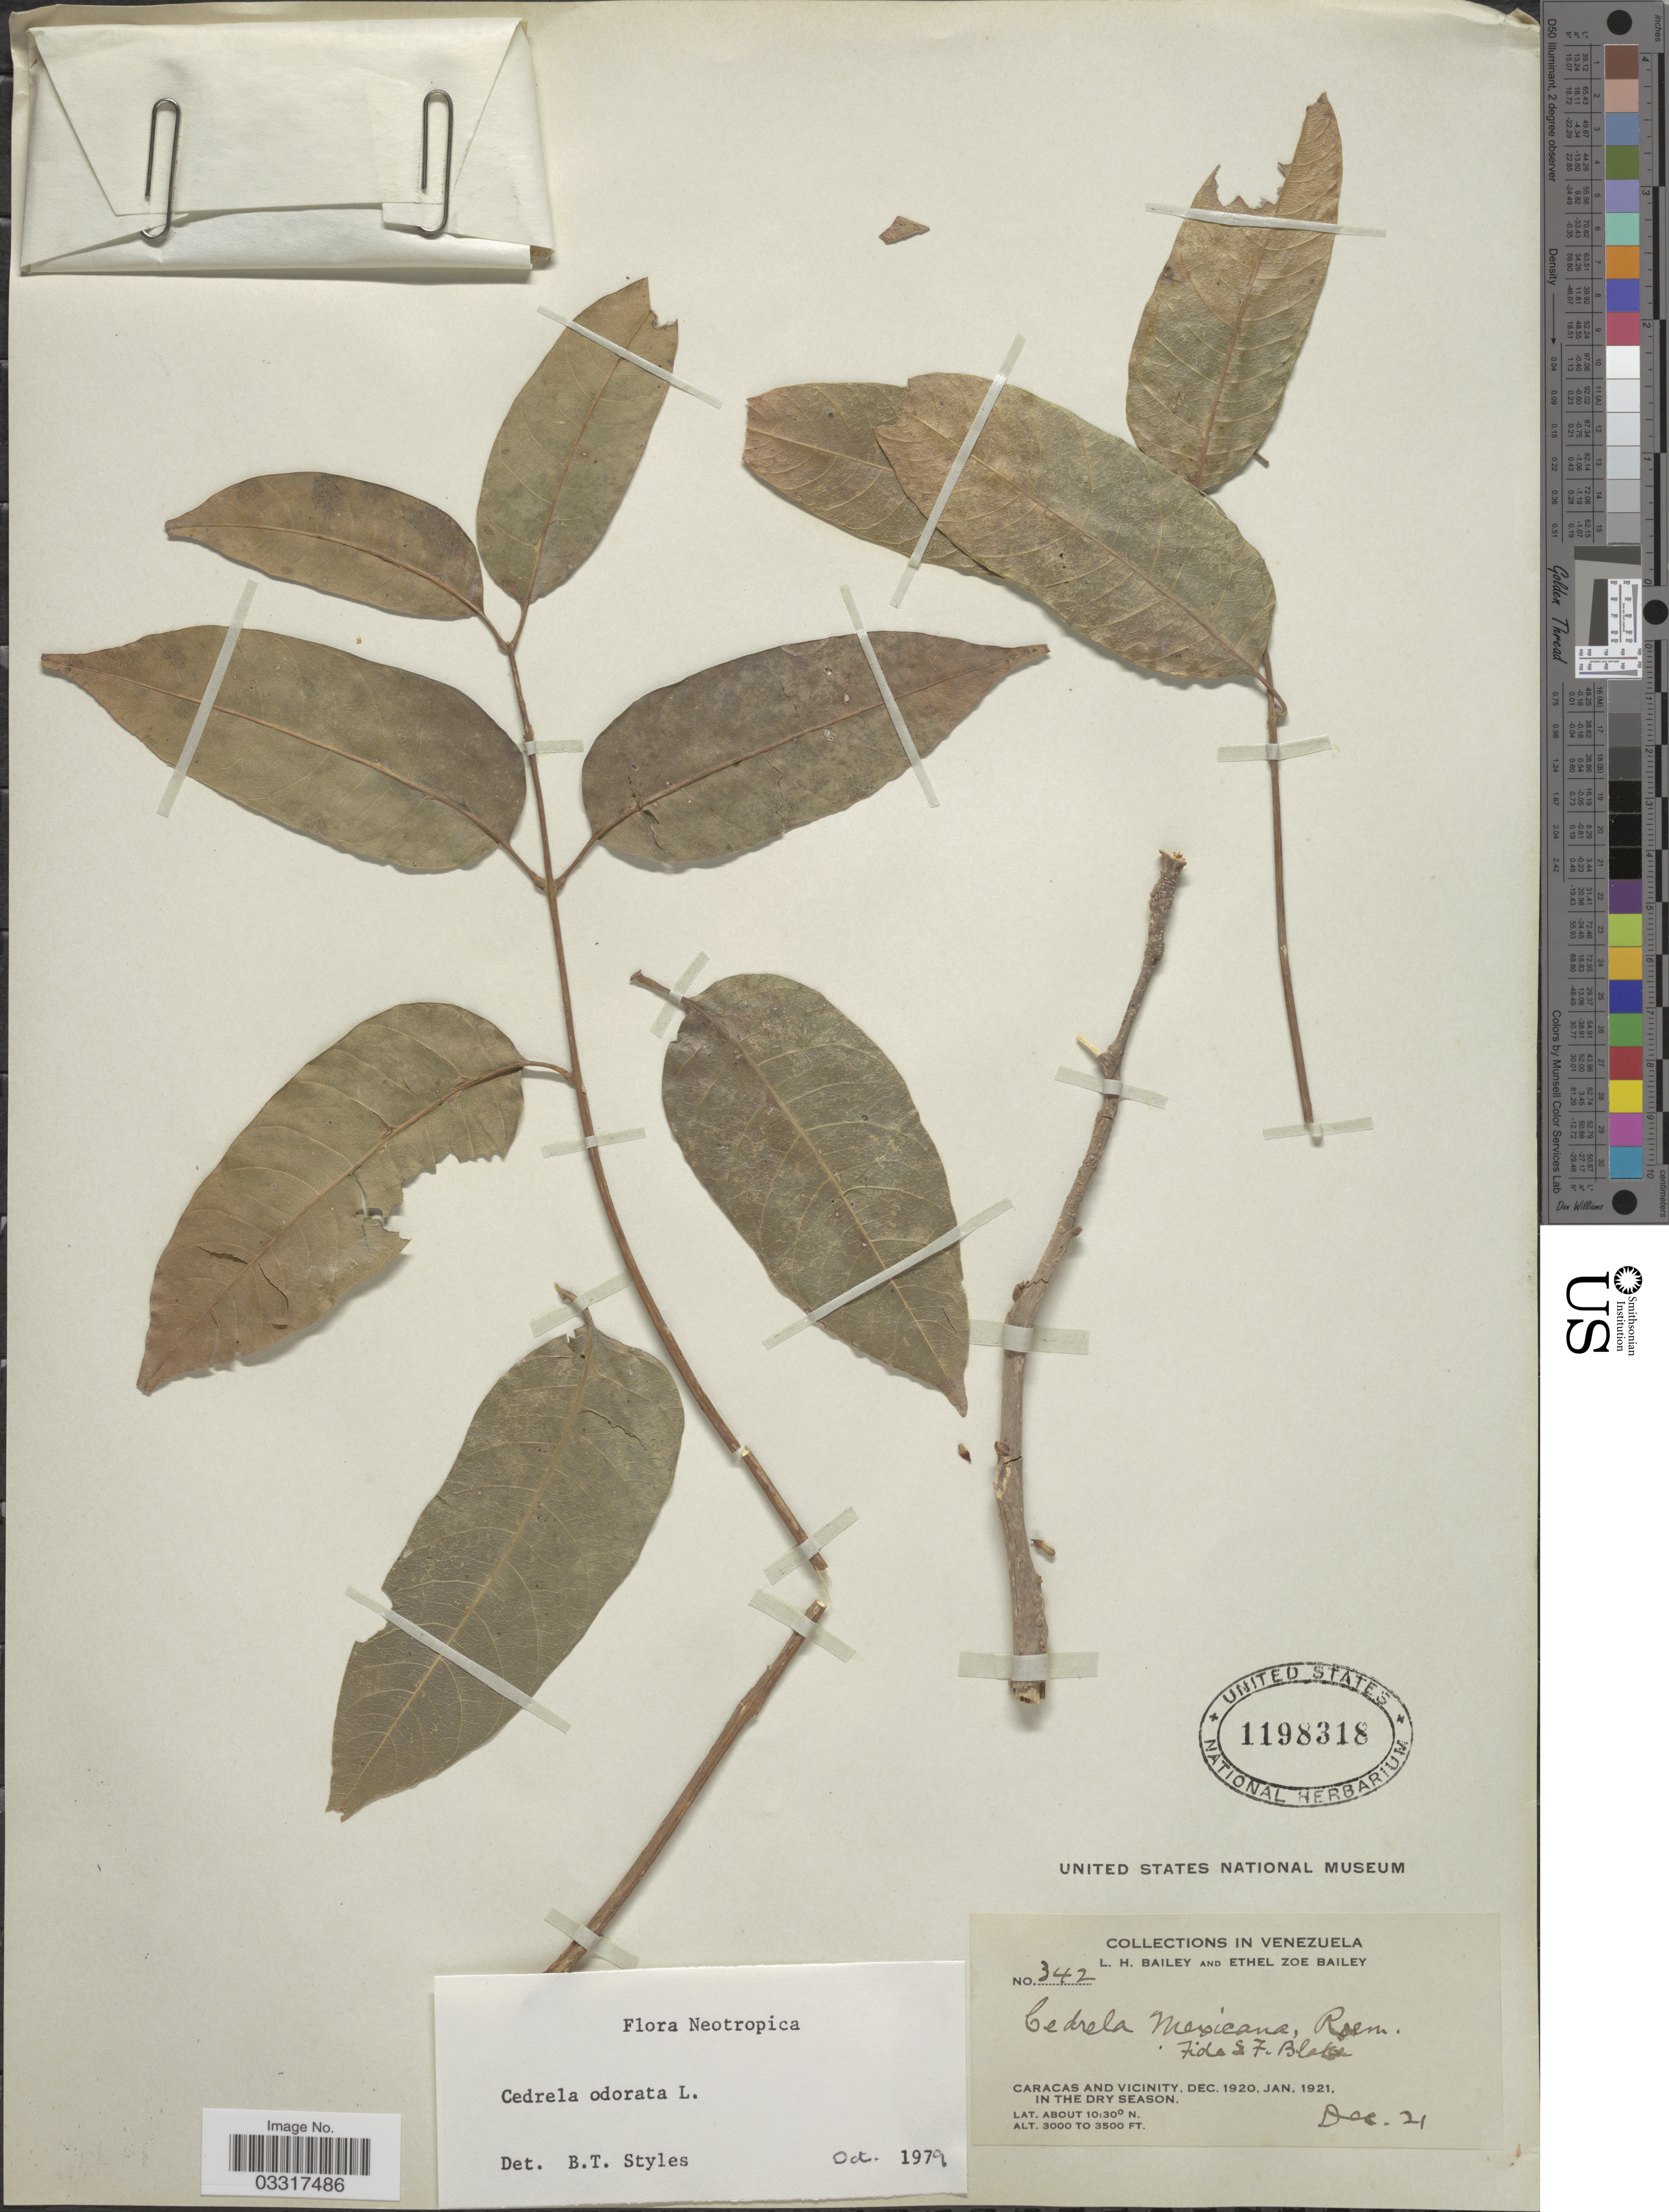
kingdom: Plantae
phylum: Tracheophyta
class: Magnoliopsida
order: Sapindales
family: Meliaceae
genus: Cedrela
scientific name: Cedrela odorata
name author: L.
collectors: L. H. Bailey & E. Z. Bailey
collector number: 342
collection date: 1920-12-21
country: Venezuela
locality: Caracas and vicinity.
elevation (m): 914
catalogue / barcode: US 1198318